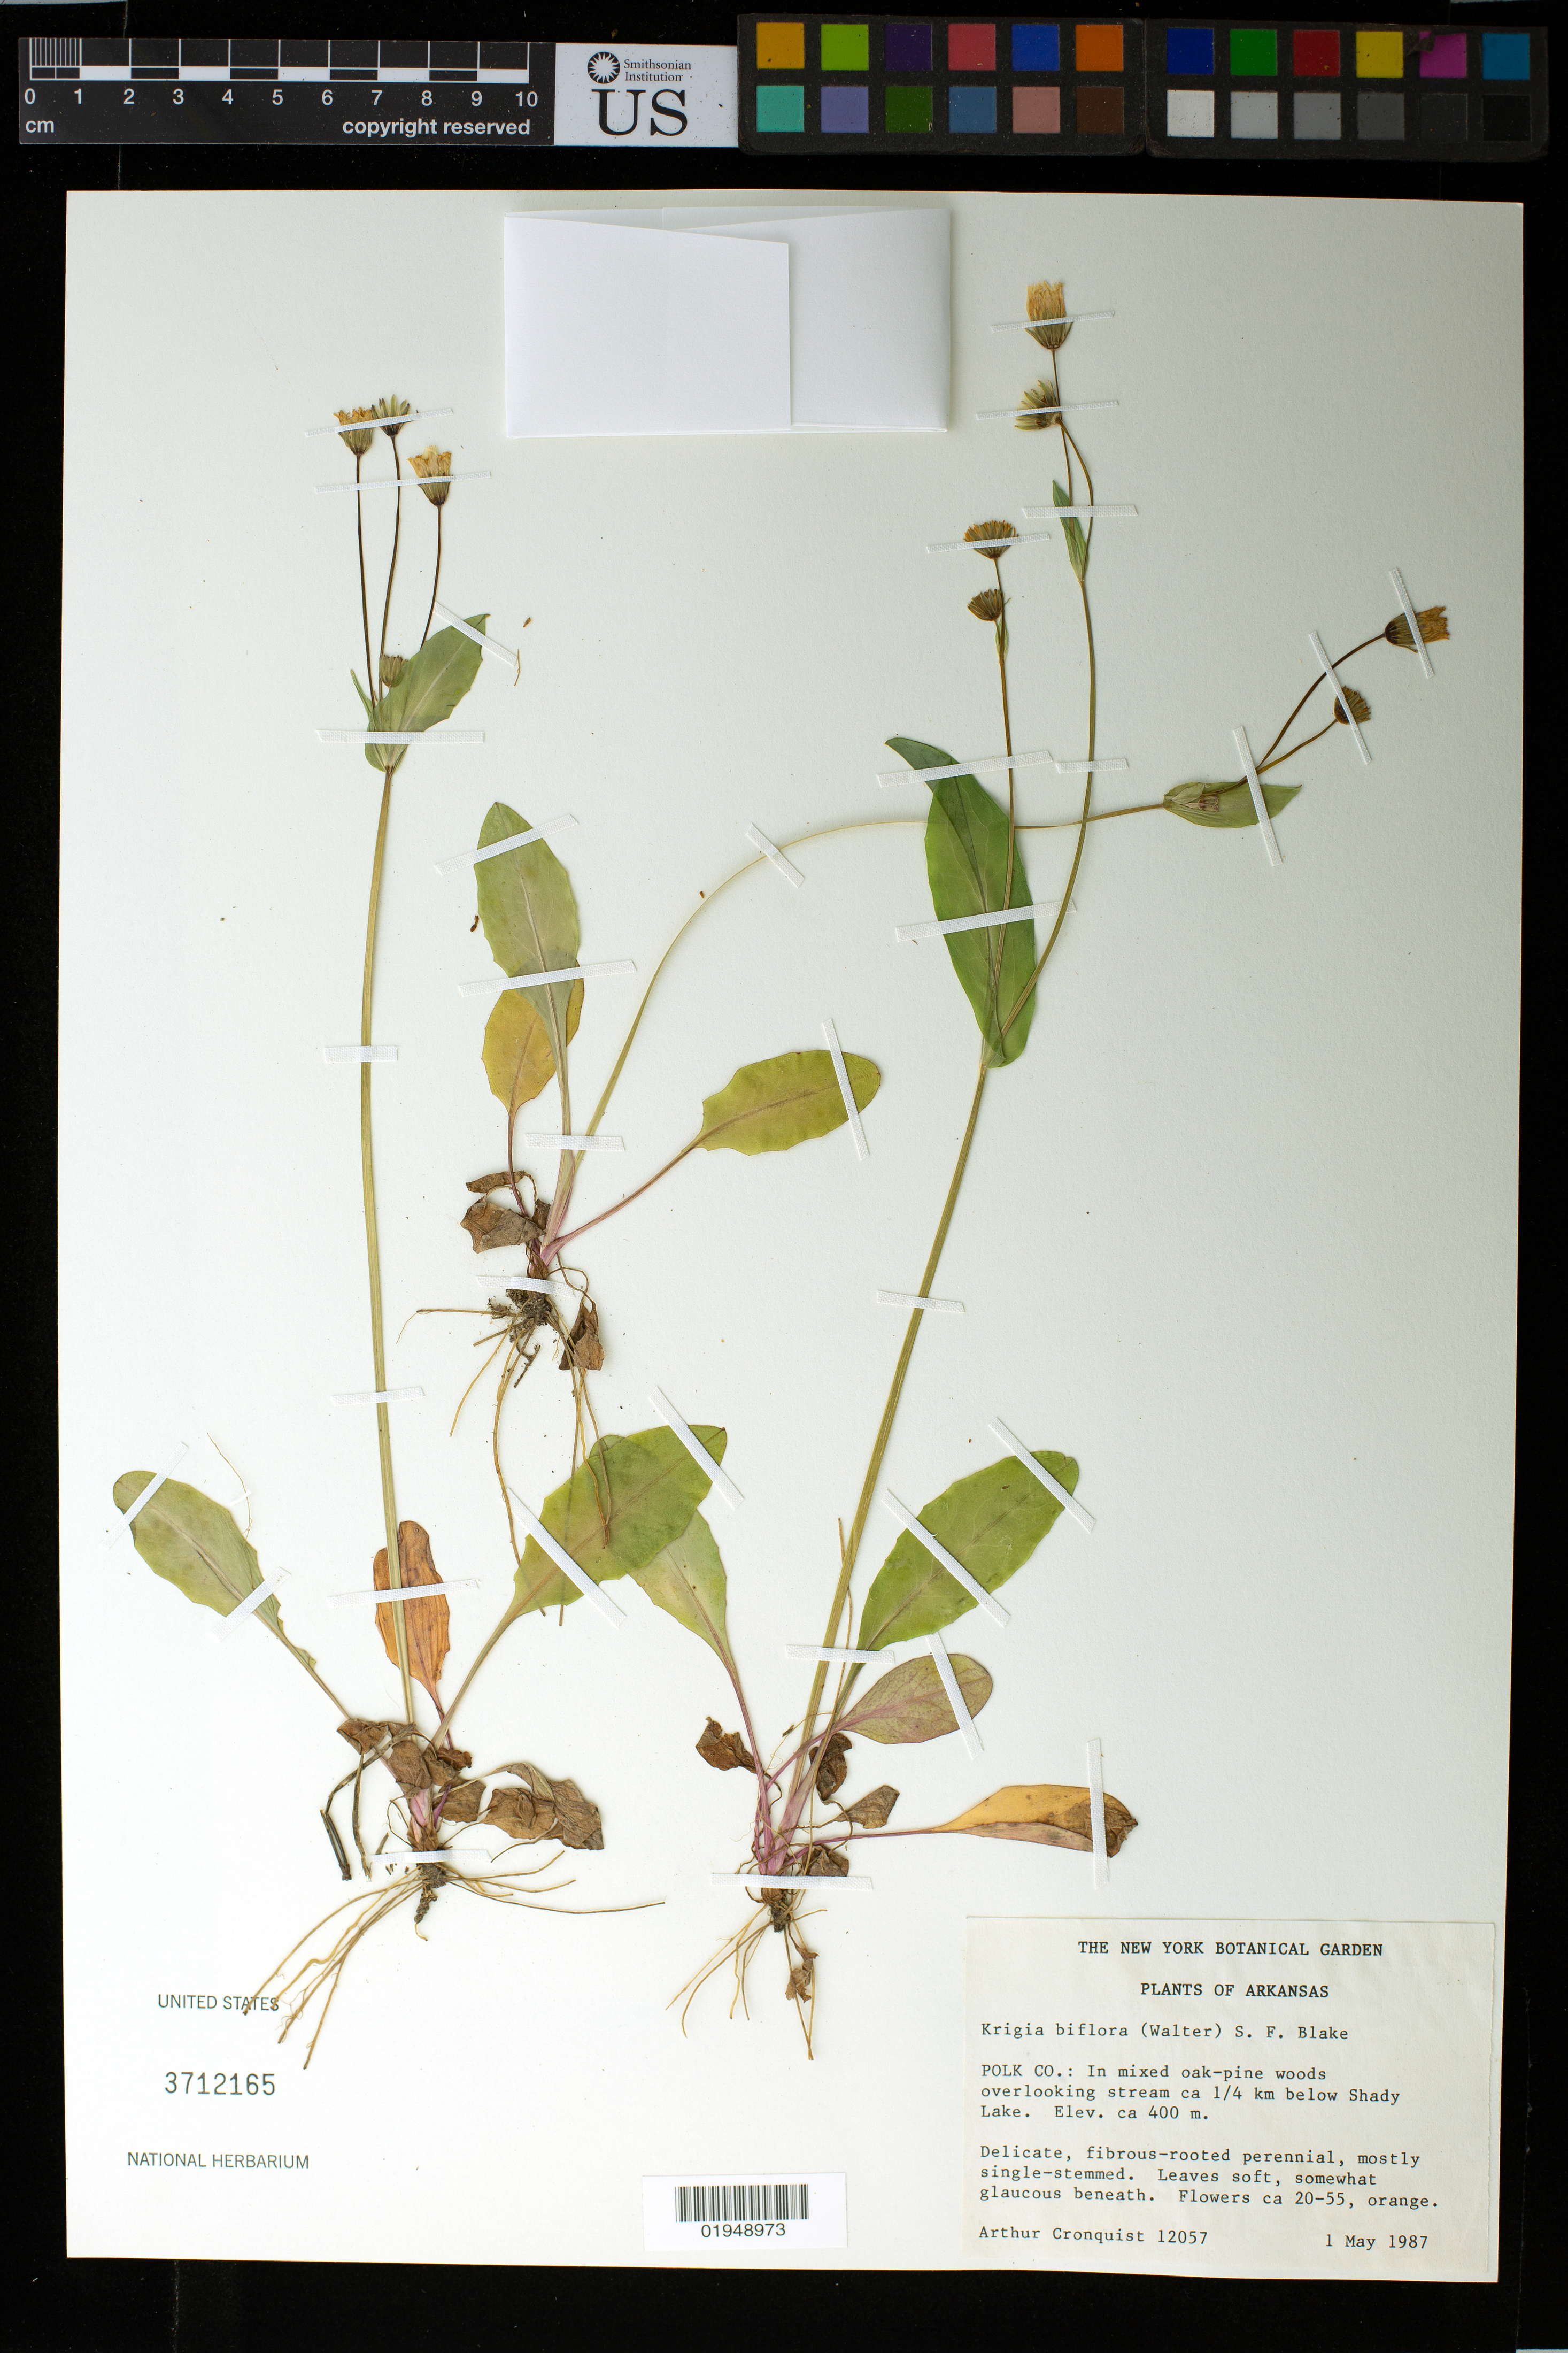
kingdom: Plantae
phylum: Tracheophyta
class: Magnoliopsida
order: Asterales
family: Asteraceae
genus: Krigia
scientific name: Krigia biflora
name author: (Walter) S.F. Blake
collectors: A. J. Cronquist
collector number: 12057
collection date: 1987-05-01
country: United States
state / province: Arkansas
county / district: Polk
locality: In woods overlooking stream ca 1/4 km below Shady Lake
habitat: mixed oak-pine woods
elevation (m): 400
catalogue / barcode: US 3712165